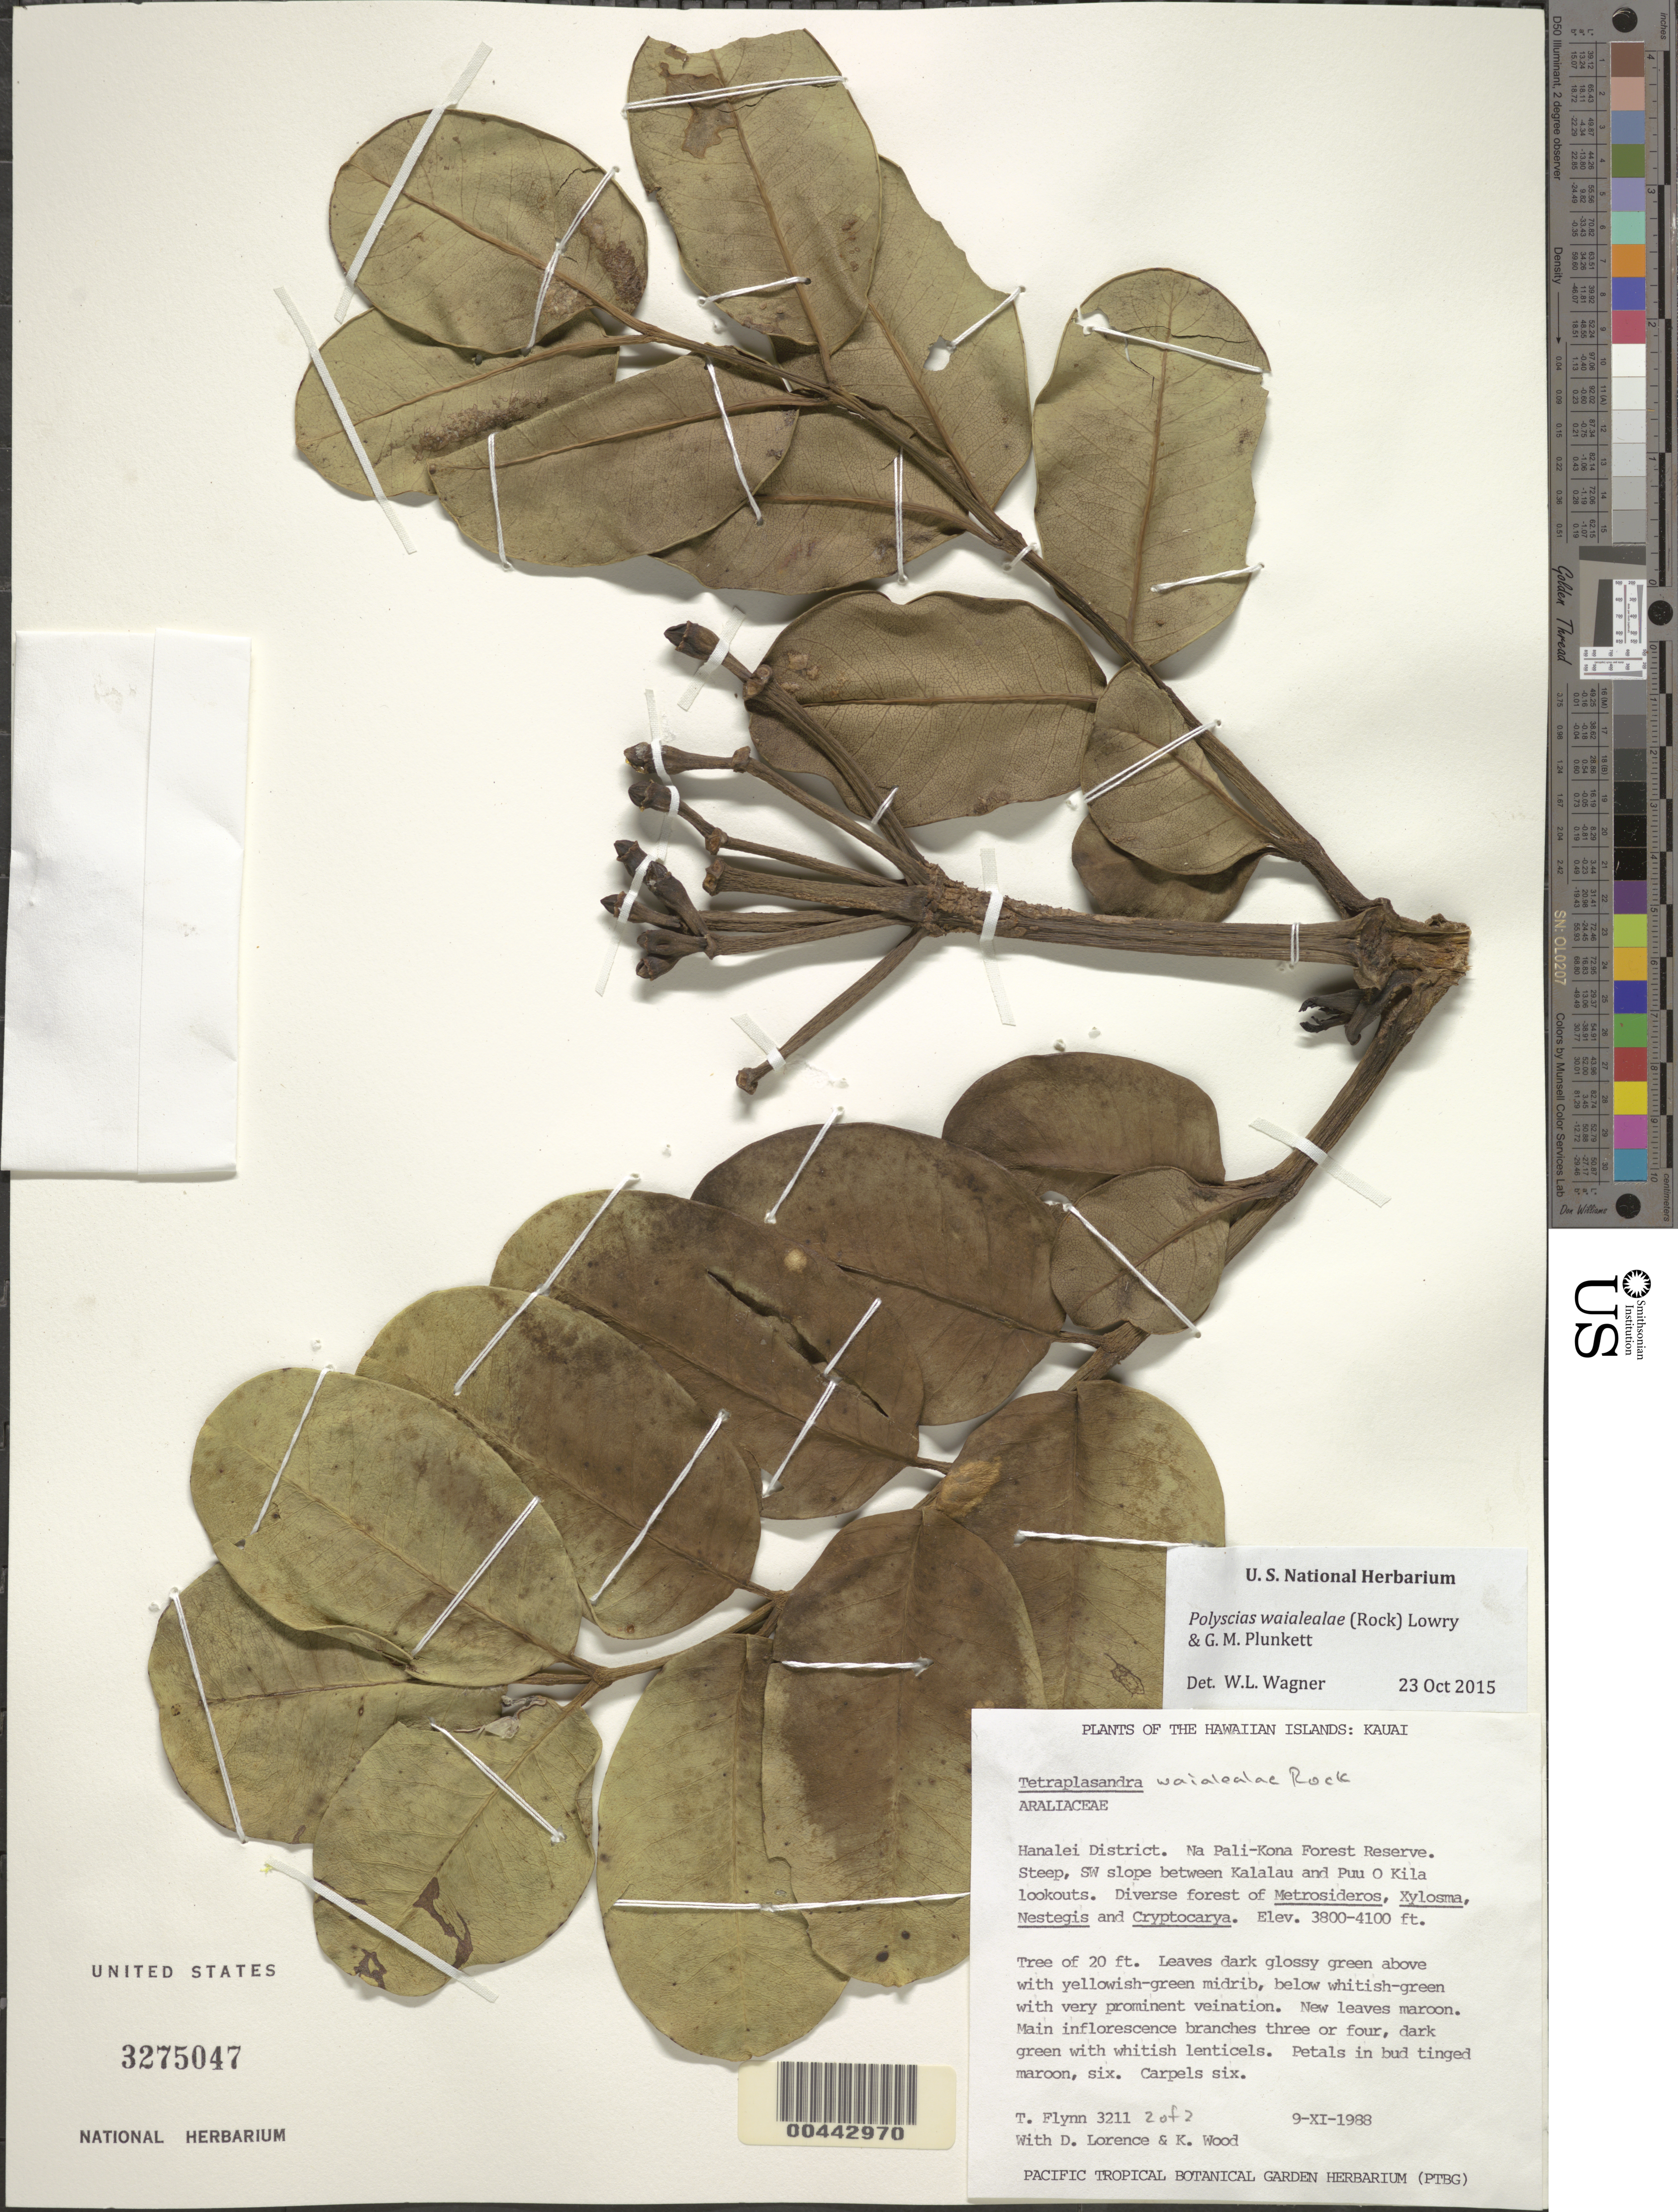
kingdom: Plantae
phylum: Tracheophyta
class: Magnoliopsida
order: Apiales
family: Araliaceae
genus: Polyscias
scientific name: Polyscias waialealae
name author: (Rock) Lowry & G. M. Plunkett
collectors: T. W. Flynn, D. Lorence & K. Wood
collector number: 3211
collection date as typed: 9 Nov 1988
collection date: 1988-11-09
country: United States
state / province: Hawaii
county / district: Kauai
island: Kaua'i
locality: Hanalei District. Na Pali-Kona Forest Reserve. Steep, SW slope between Kalalau and Puu O Kila lookouts.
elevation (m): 1158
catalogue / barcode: US 3275047